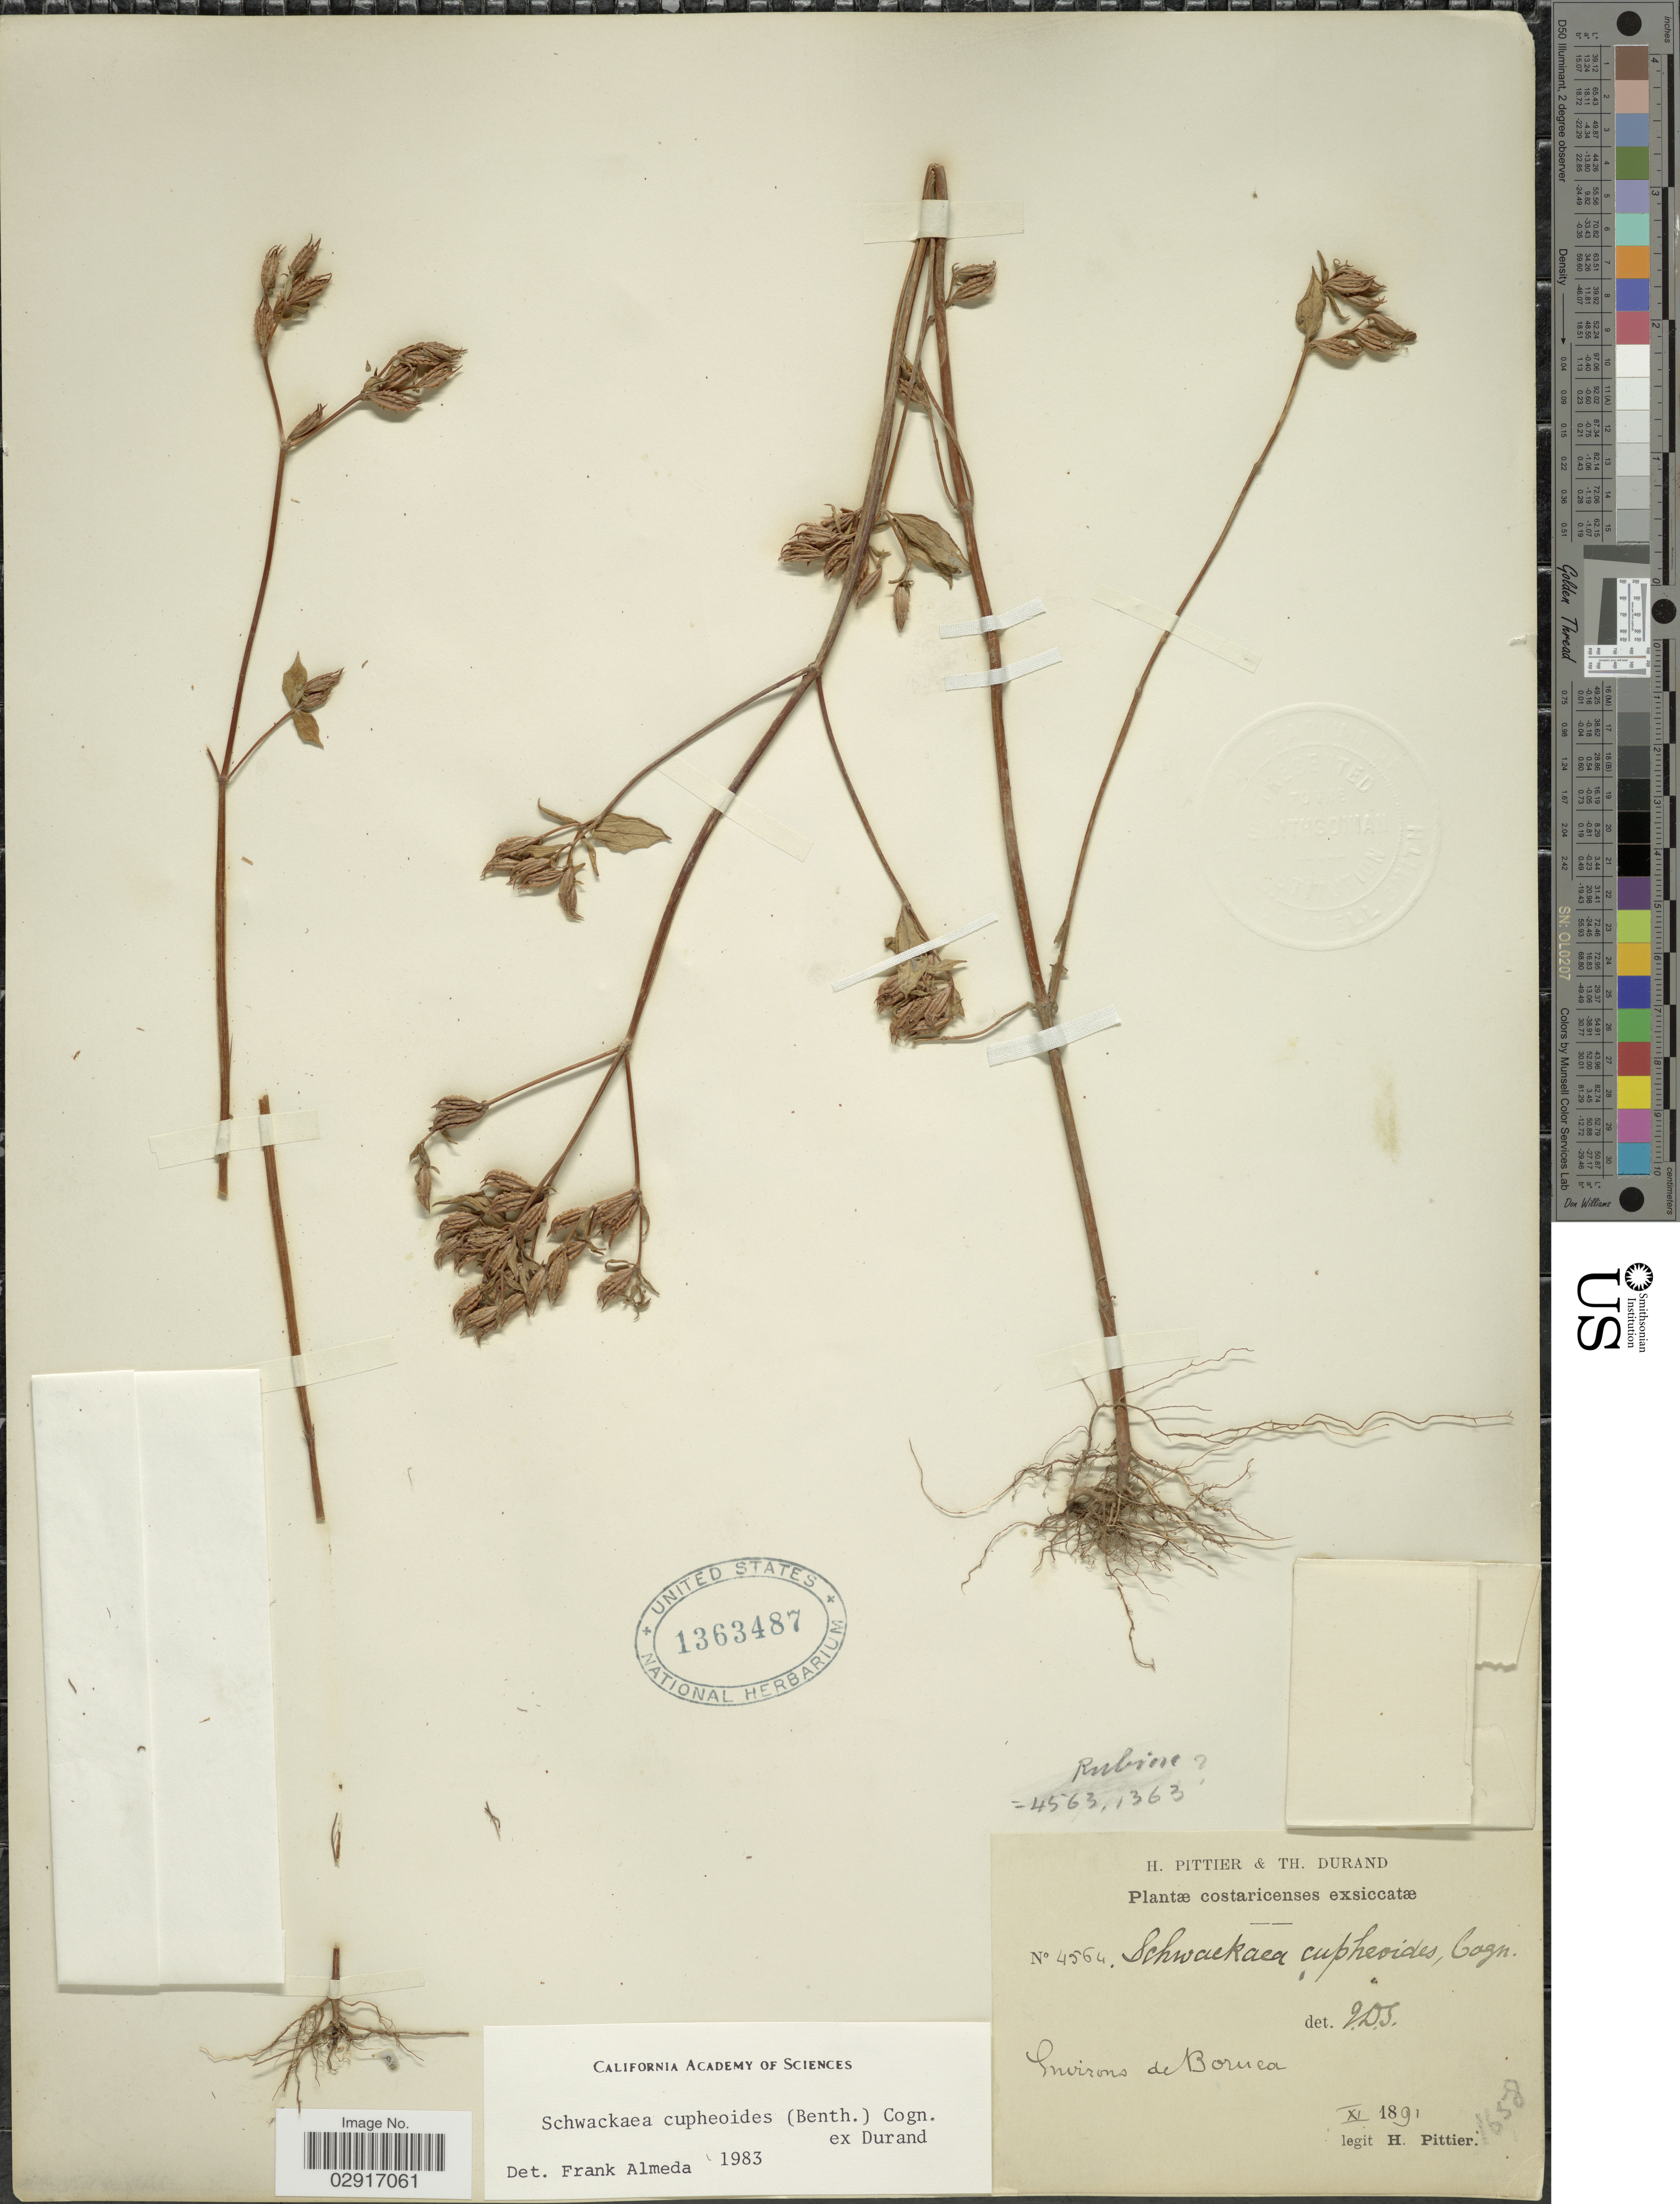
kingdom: Plantae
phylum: Tracheophyta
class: Magnoliopsida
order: Myrtales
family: Melastomataceae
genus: Schwackaea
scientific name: Schwackaea cupheoides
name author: (Benth.) Cogn.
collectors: H. F. Pittier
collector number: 4564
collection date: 1891-11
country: Costa Rica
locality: Environs de Boruca.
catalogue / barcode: US 1363487